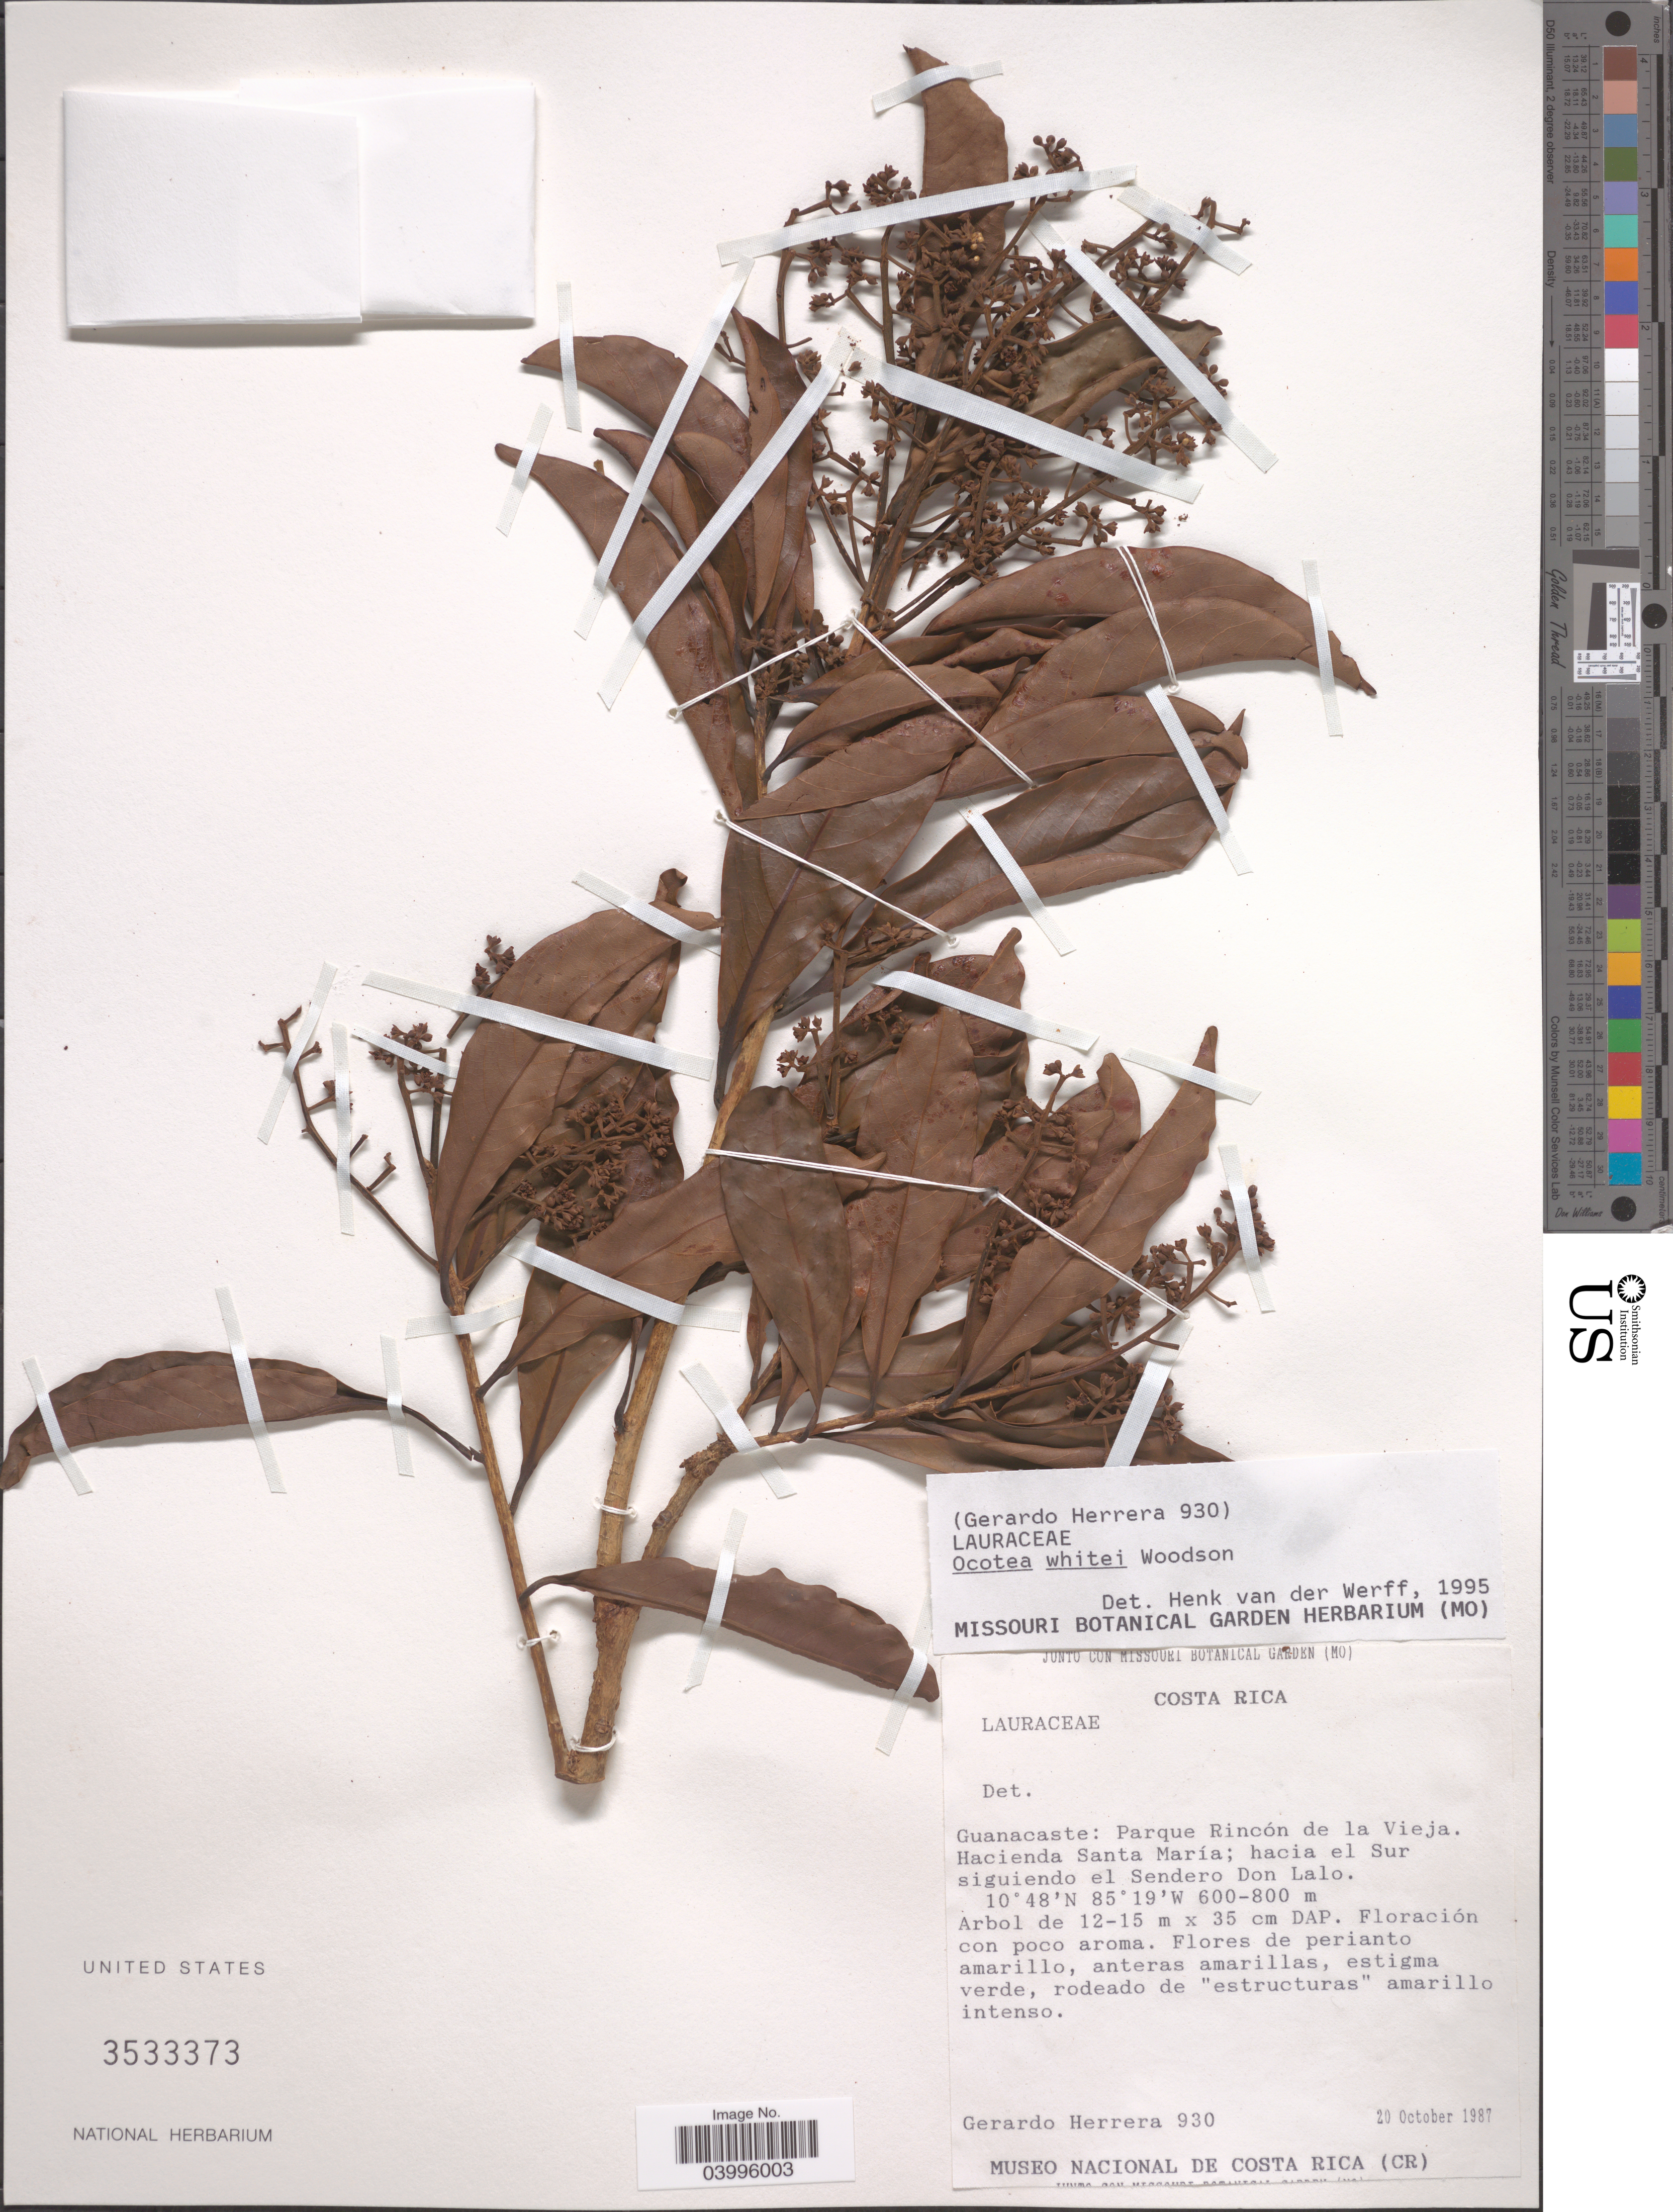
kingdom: Plantae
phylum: Tracheophyta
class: Magnoliopsida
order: Laurales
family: Lauraceae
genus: Ocotea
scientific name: Ocotea whitei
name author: Woodson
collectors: G. Herrera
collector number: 930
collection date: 1987-10-20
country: Costa Rica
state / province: Guanacaste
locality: Parque Rincón de la Vieja. Hacienda Santa María; hacia el Sur siguiendo el Sendero Don Lalo.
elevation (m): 600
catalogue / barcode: US 3533373